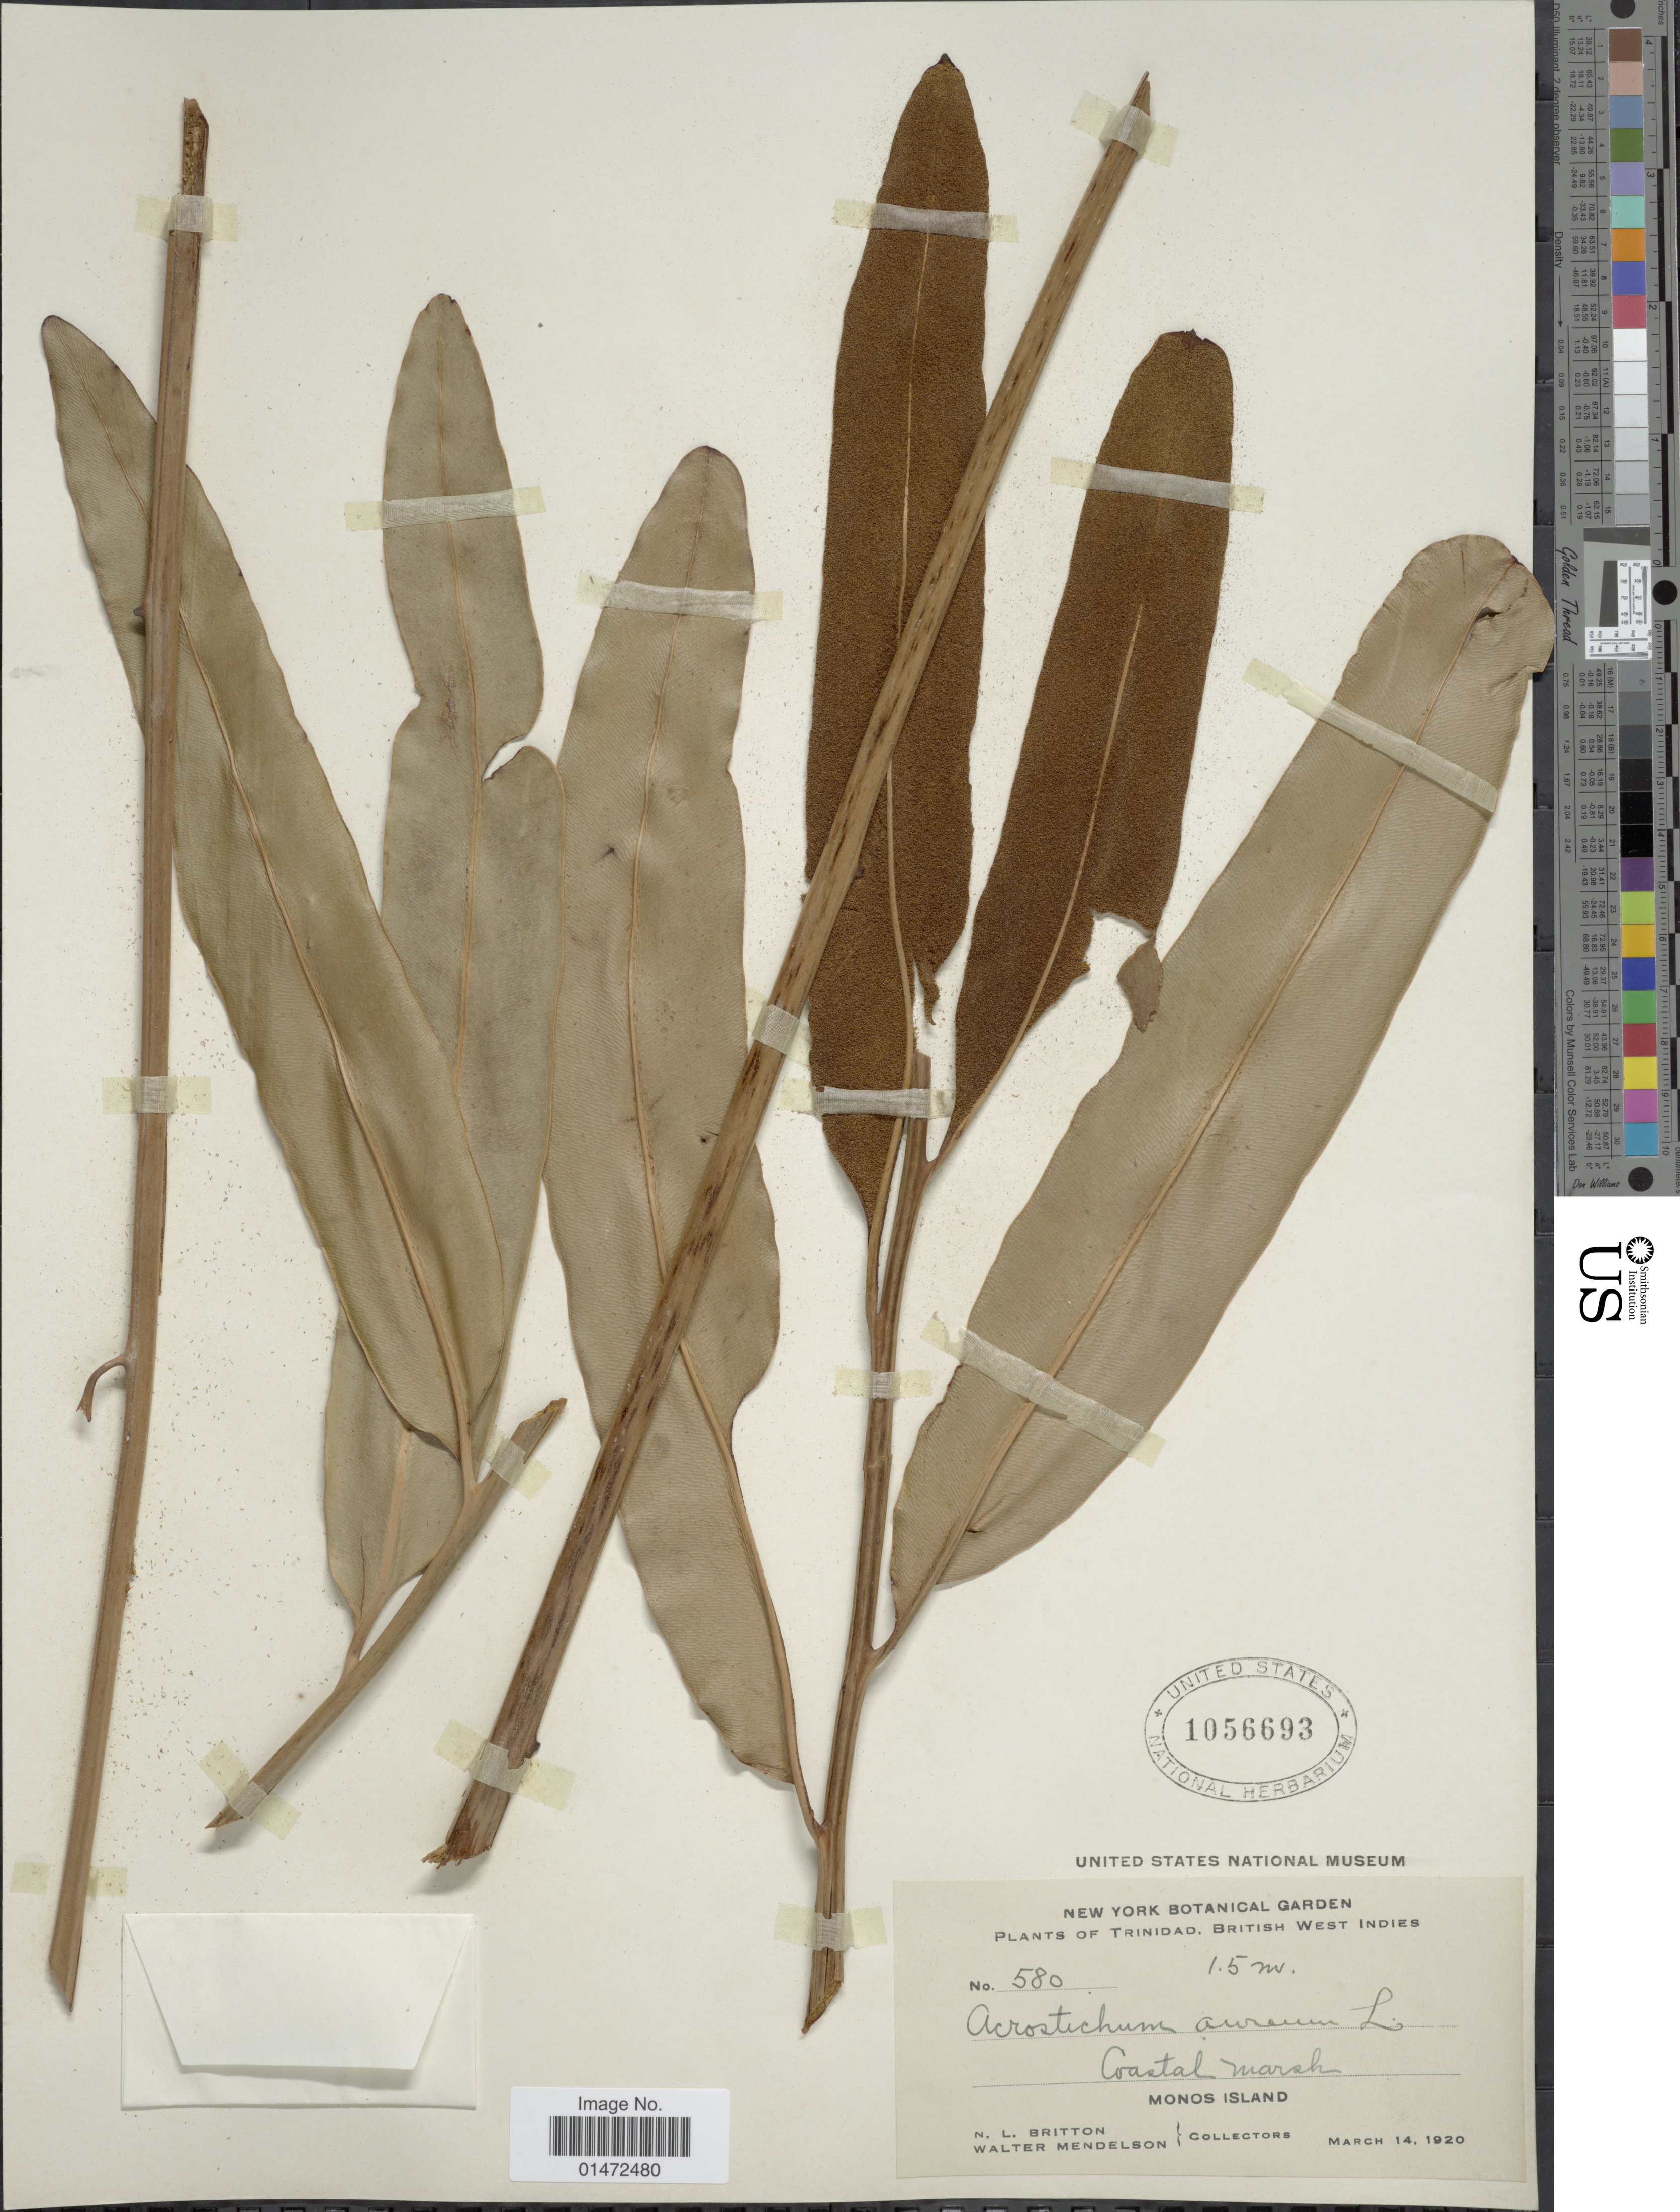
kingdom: Plantae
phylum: Tracheophyta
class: Polypodiopsida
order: Polypodiales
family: Pteridaceae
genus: Acrostichum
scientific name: Acrostichum aureum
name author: L.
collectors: N. Britton & W. Mendelson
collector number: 580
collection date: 1920-03-14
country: Trinidad and Tobago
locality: Trinidad, British West Indies. Coastal marsh. Monos Island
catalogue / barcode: US 1056693